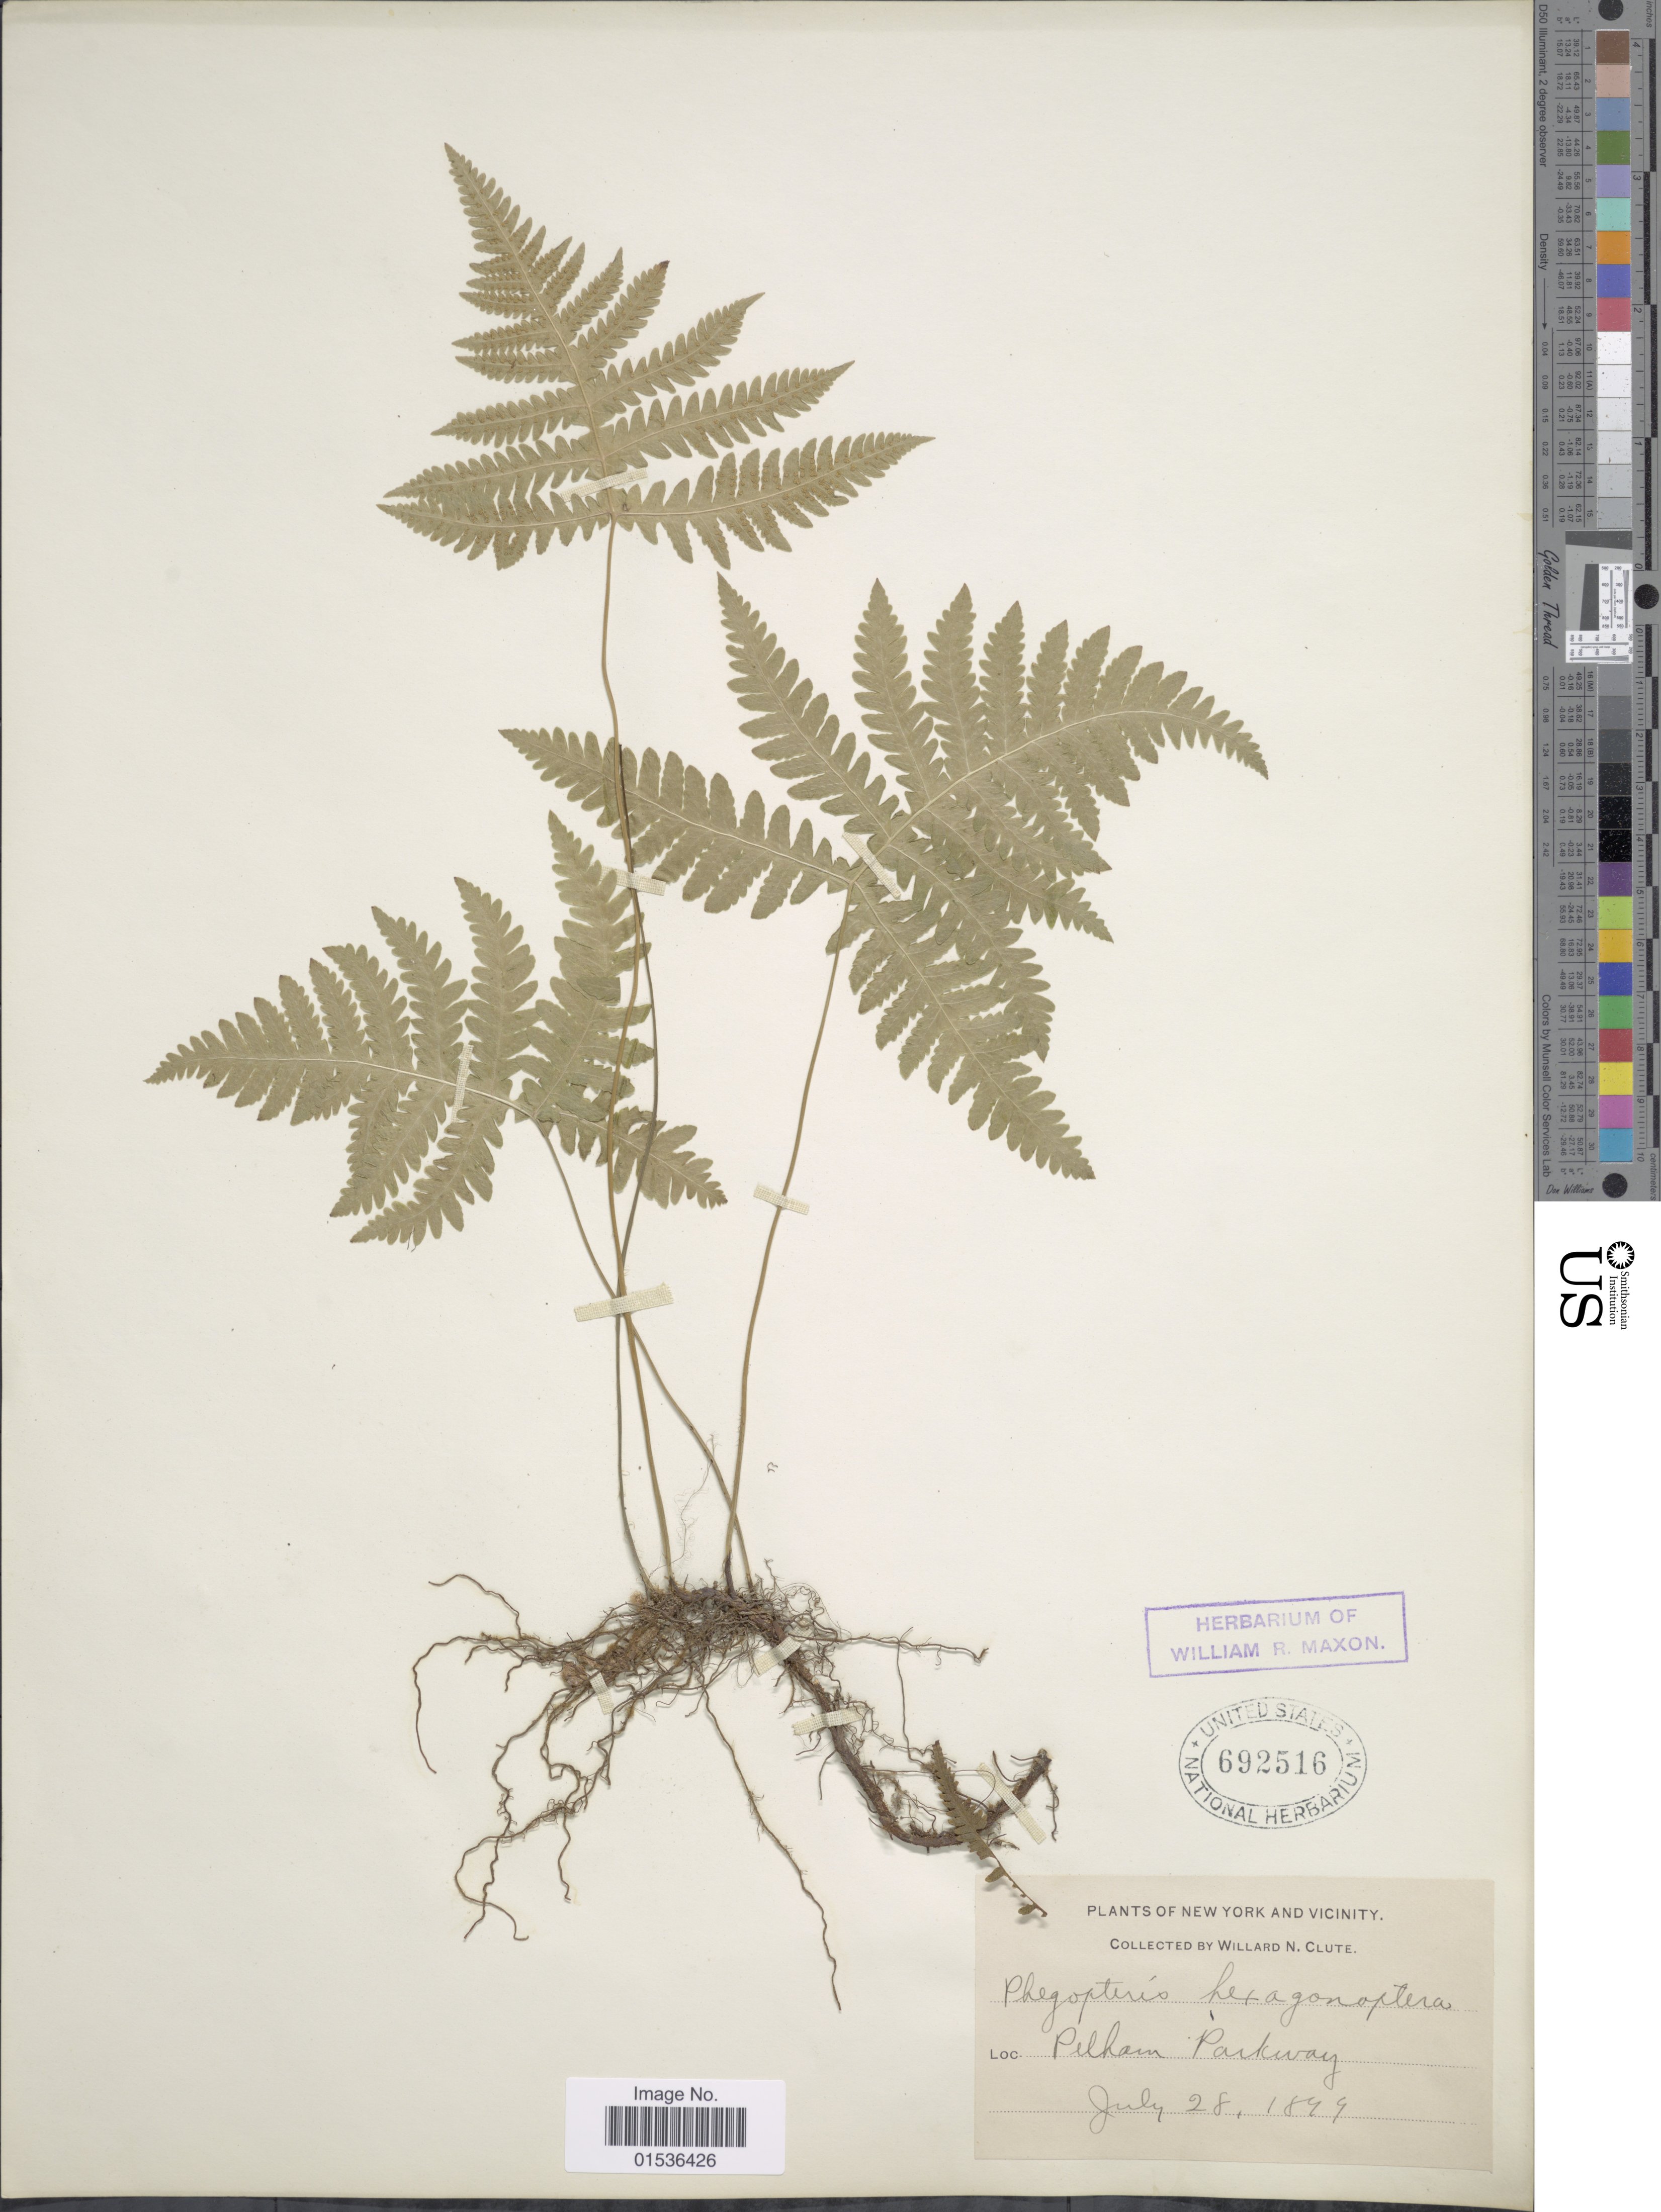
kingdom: Plantae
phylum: Tracheophyta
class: Polypodiopsida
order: Polypodiales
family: Thelypteridaceae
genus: Phegopteris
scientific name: Phegopteris hexagonoptera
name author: (Michx.) Fée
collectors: W. N. Clute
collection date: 1899-07-28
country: United States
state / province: New York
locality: New York and Vicinity, Pelham Parkway.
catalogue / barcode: US 692516